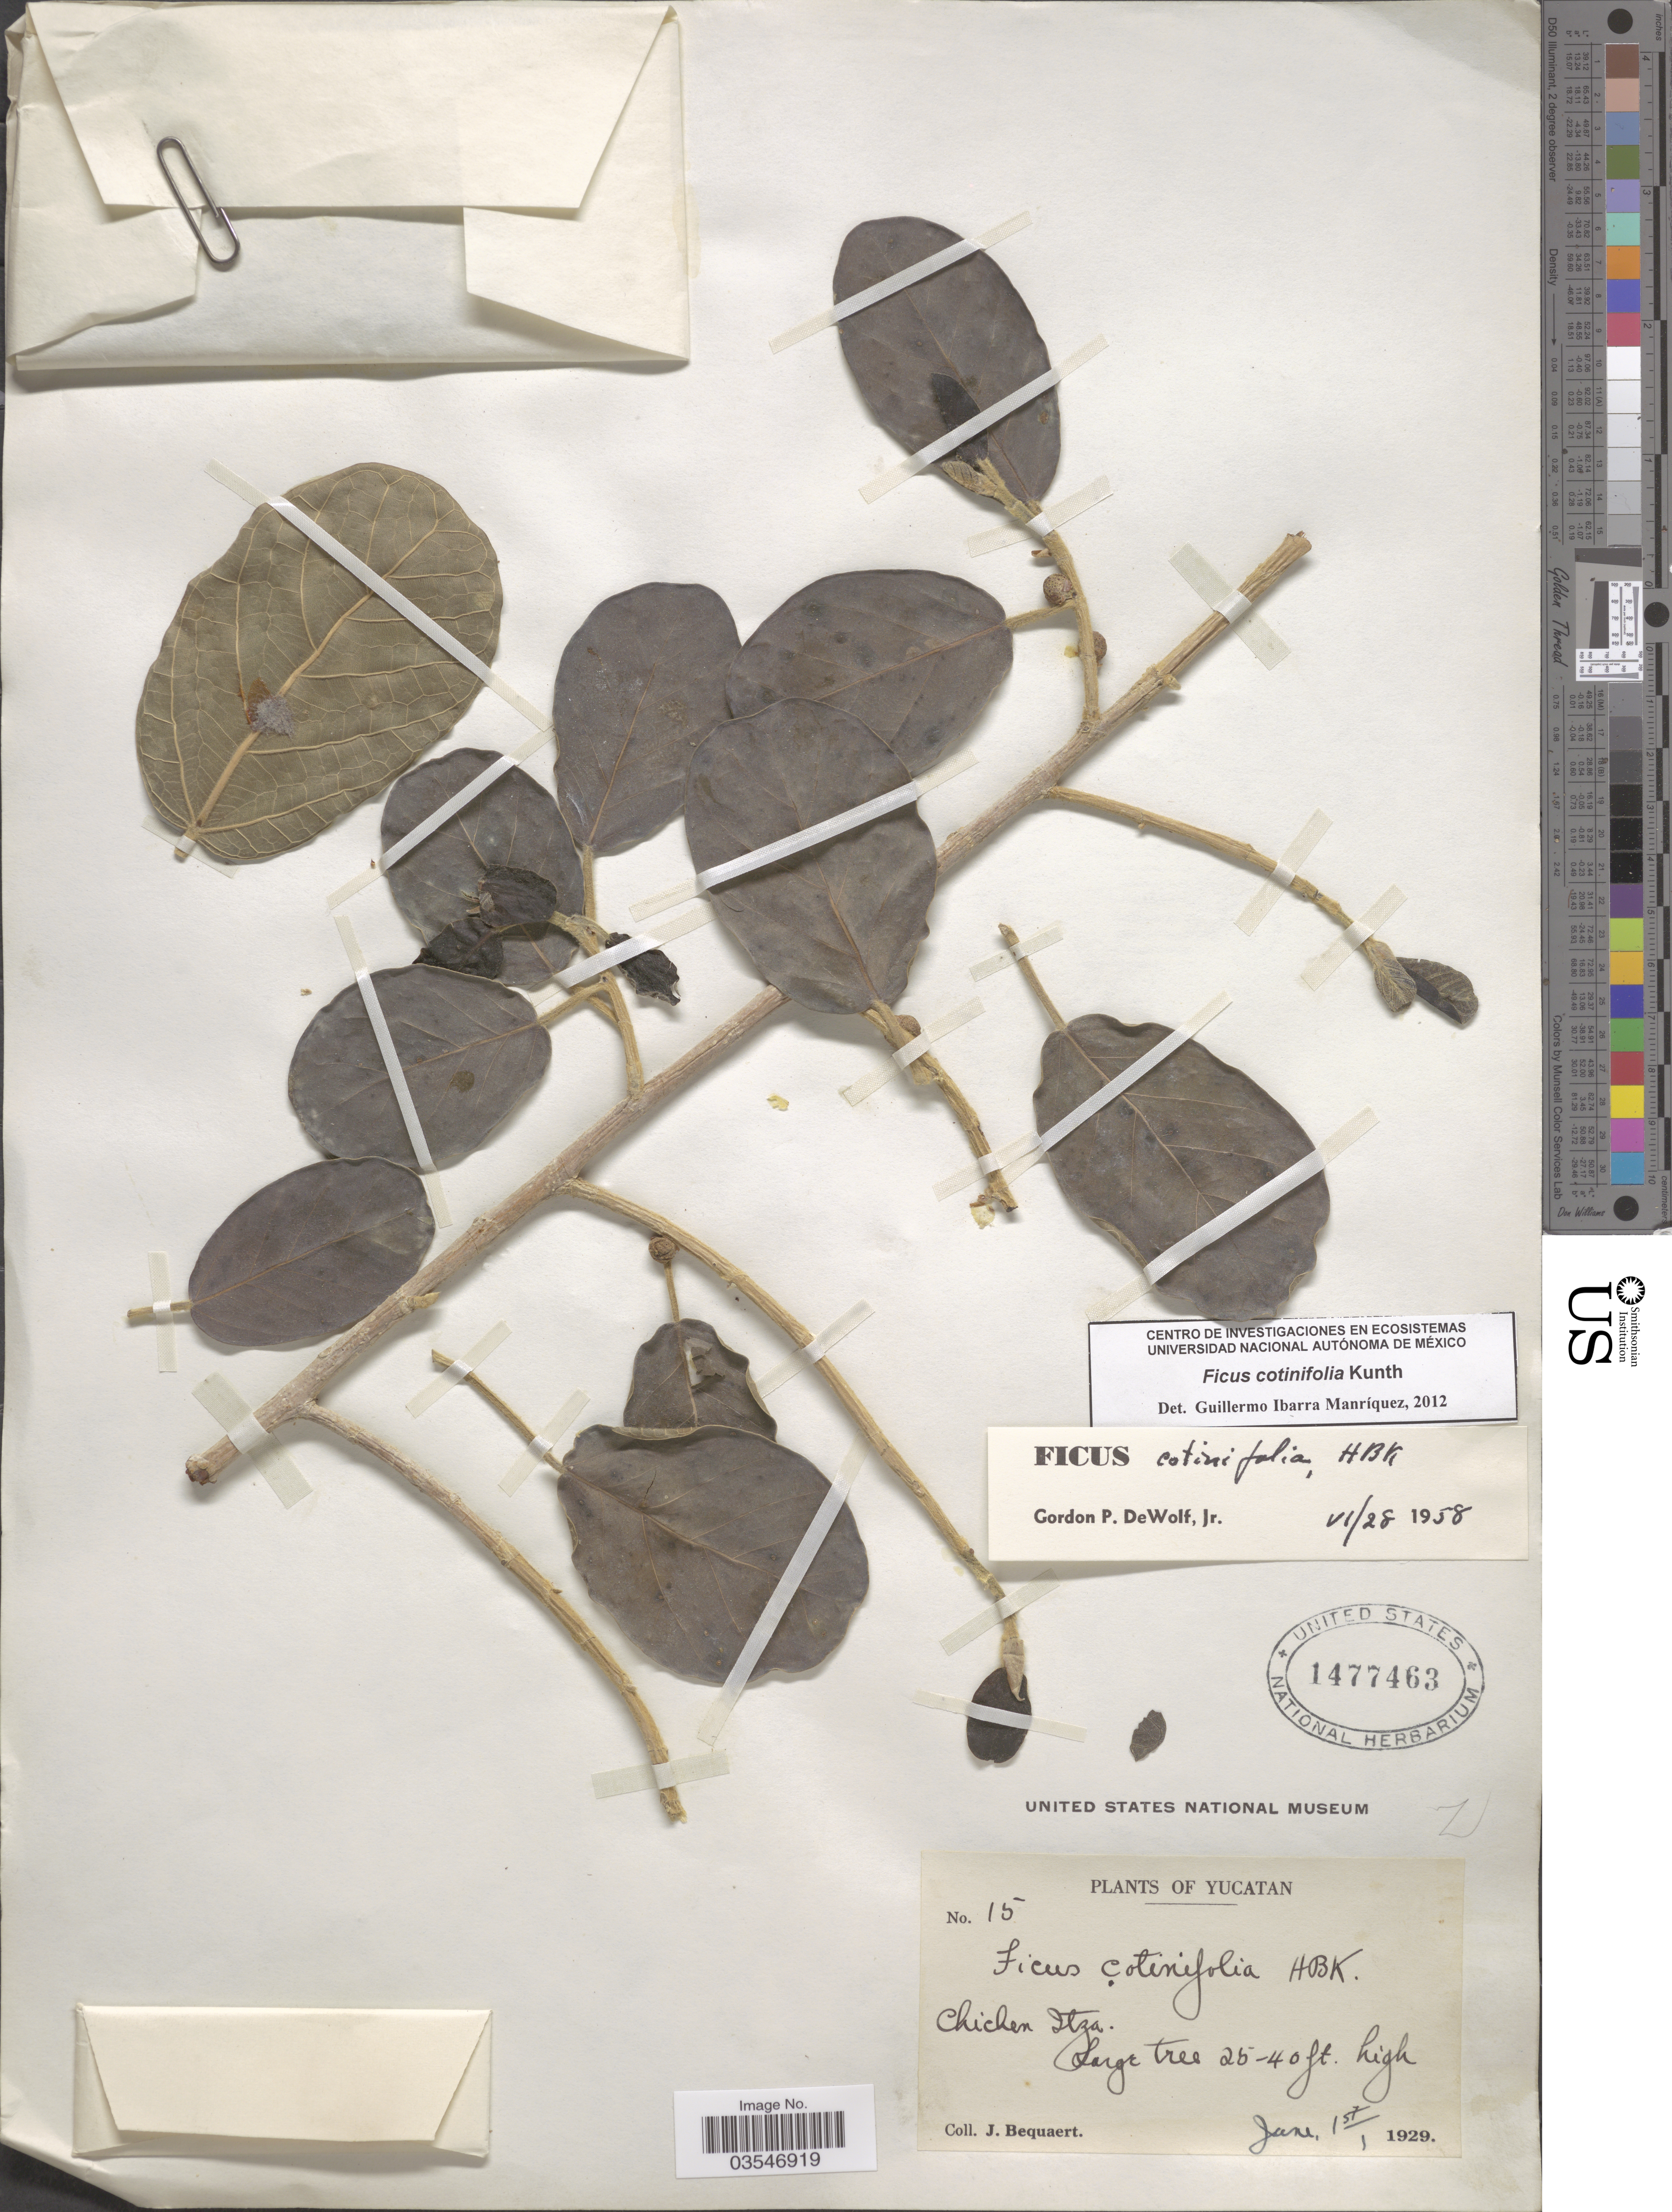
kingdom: Plantae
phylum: Tracheophyta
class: Magnoliopsida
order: Rosales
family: Moraceae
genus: Ficus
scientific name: Ficus cotinifolia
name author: Kunth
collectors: J. Bequaert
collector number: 15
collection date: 1929-06-01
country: Mexico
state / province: Yucatán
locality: Chichen Itza.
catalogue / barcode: US 1477463